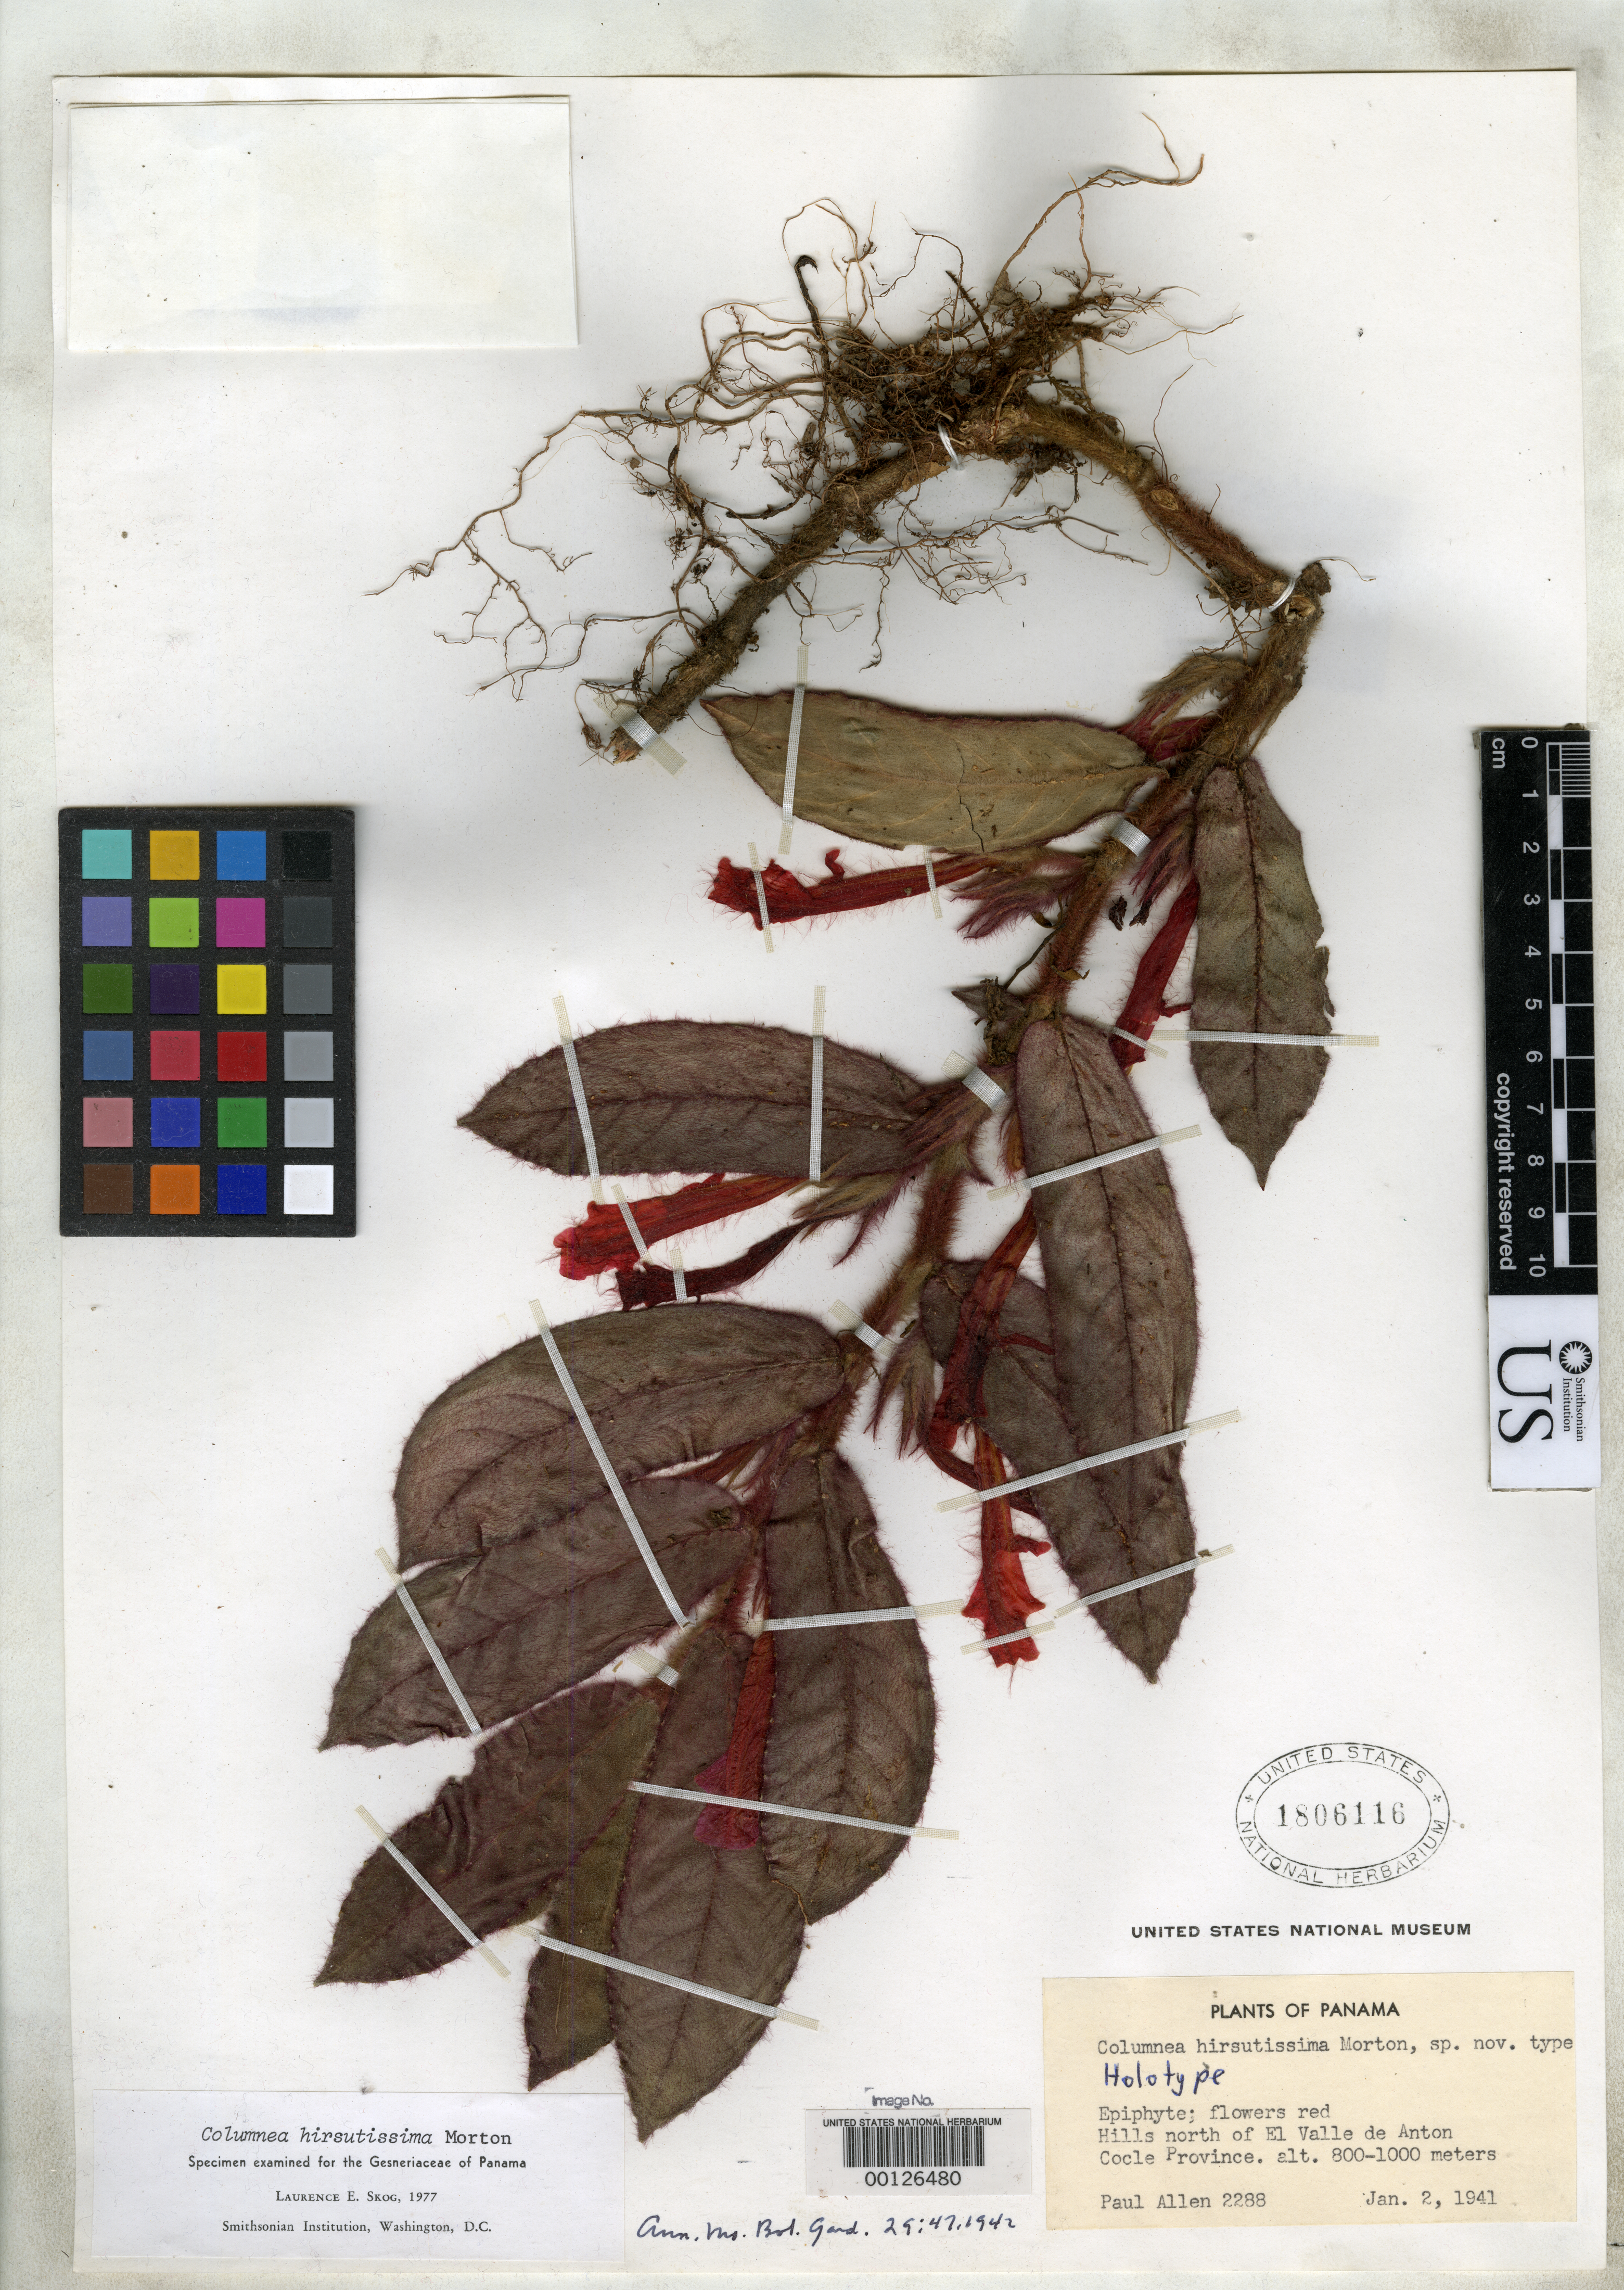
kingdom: Plantae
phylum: Tracheophyta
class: Magnoliopsida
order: Lamiales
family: Gesneriaceae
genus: Columnea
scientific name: Columnea hirsutissima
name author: C.V. Morton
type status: Holotype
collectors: P. H. Allen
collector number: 2288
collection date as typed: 02 Jan 1941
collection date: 1941-01-02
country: Panama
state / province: Coclé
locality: N of el Valle De Anton.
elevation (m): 800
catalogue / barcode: US 1806116